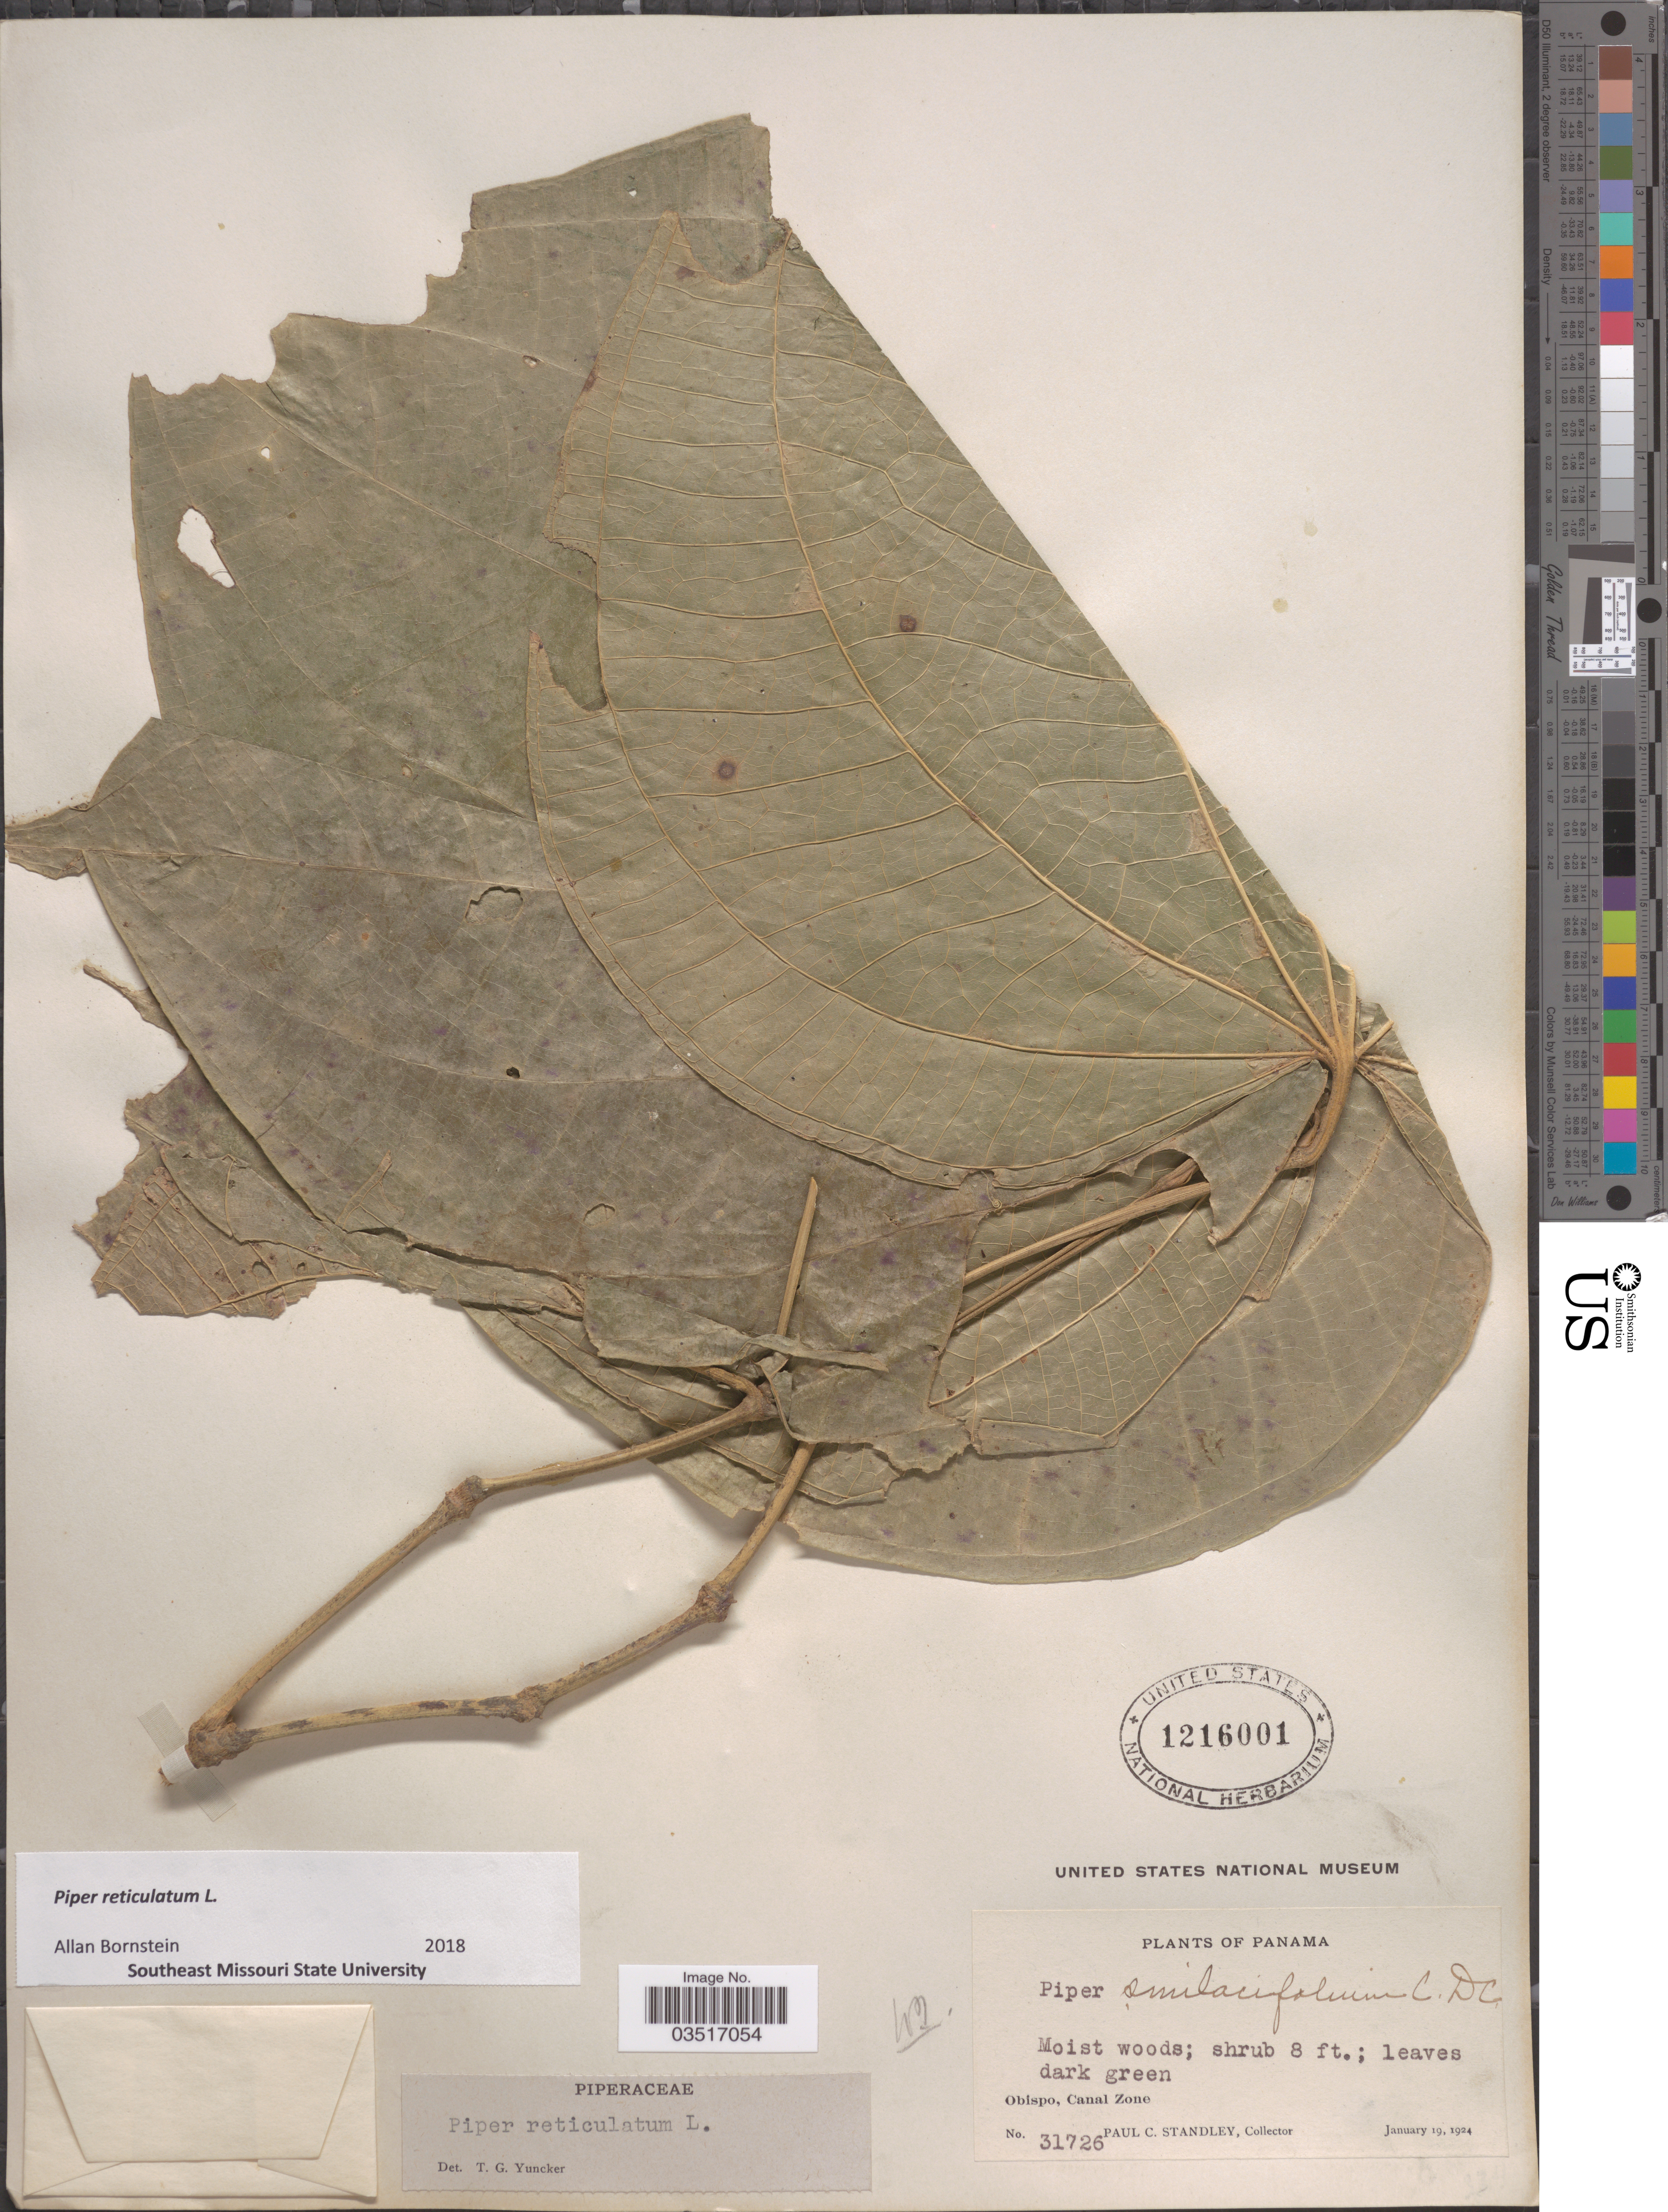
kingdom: Plantae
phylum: Tracheophyta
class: Magnoliopsida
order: Piperales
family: Piperaceae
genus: Piper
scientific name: Piper reticulatum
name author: L.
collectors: P. C. Standley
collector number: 31726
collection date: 1924-01-19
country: Panama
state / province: Colón / Panamá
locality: Obispo, Canal Zone.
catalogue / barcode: US 1216001